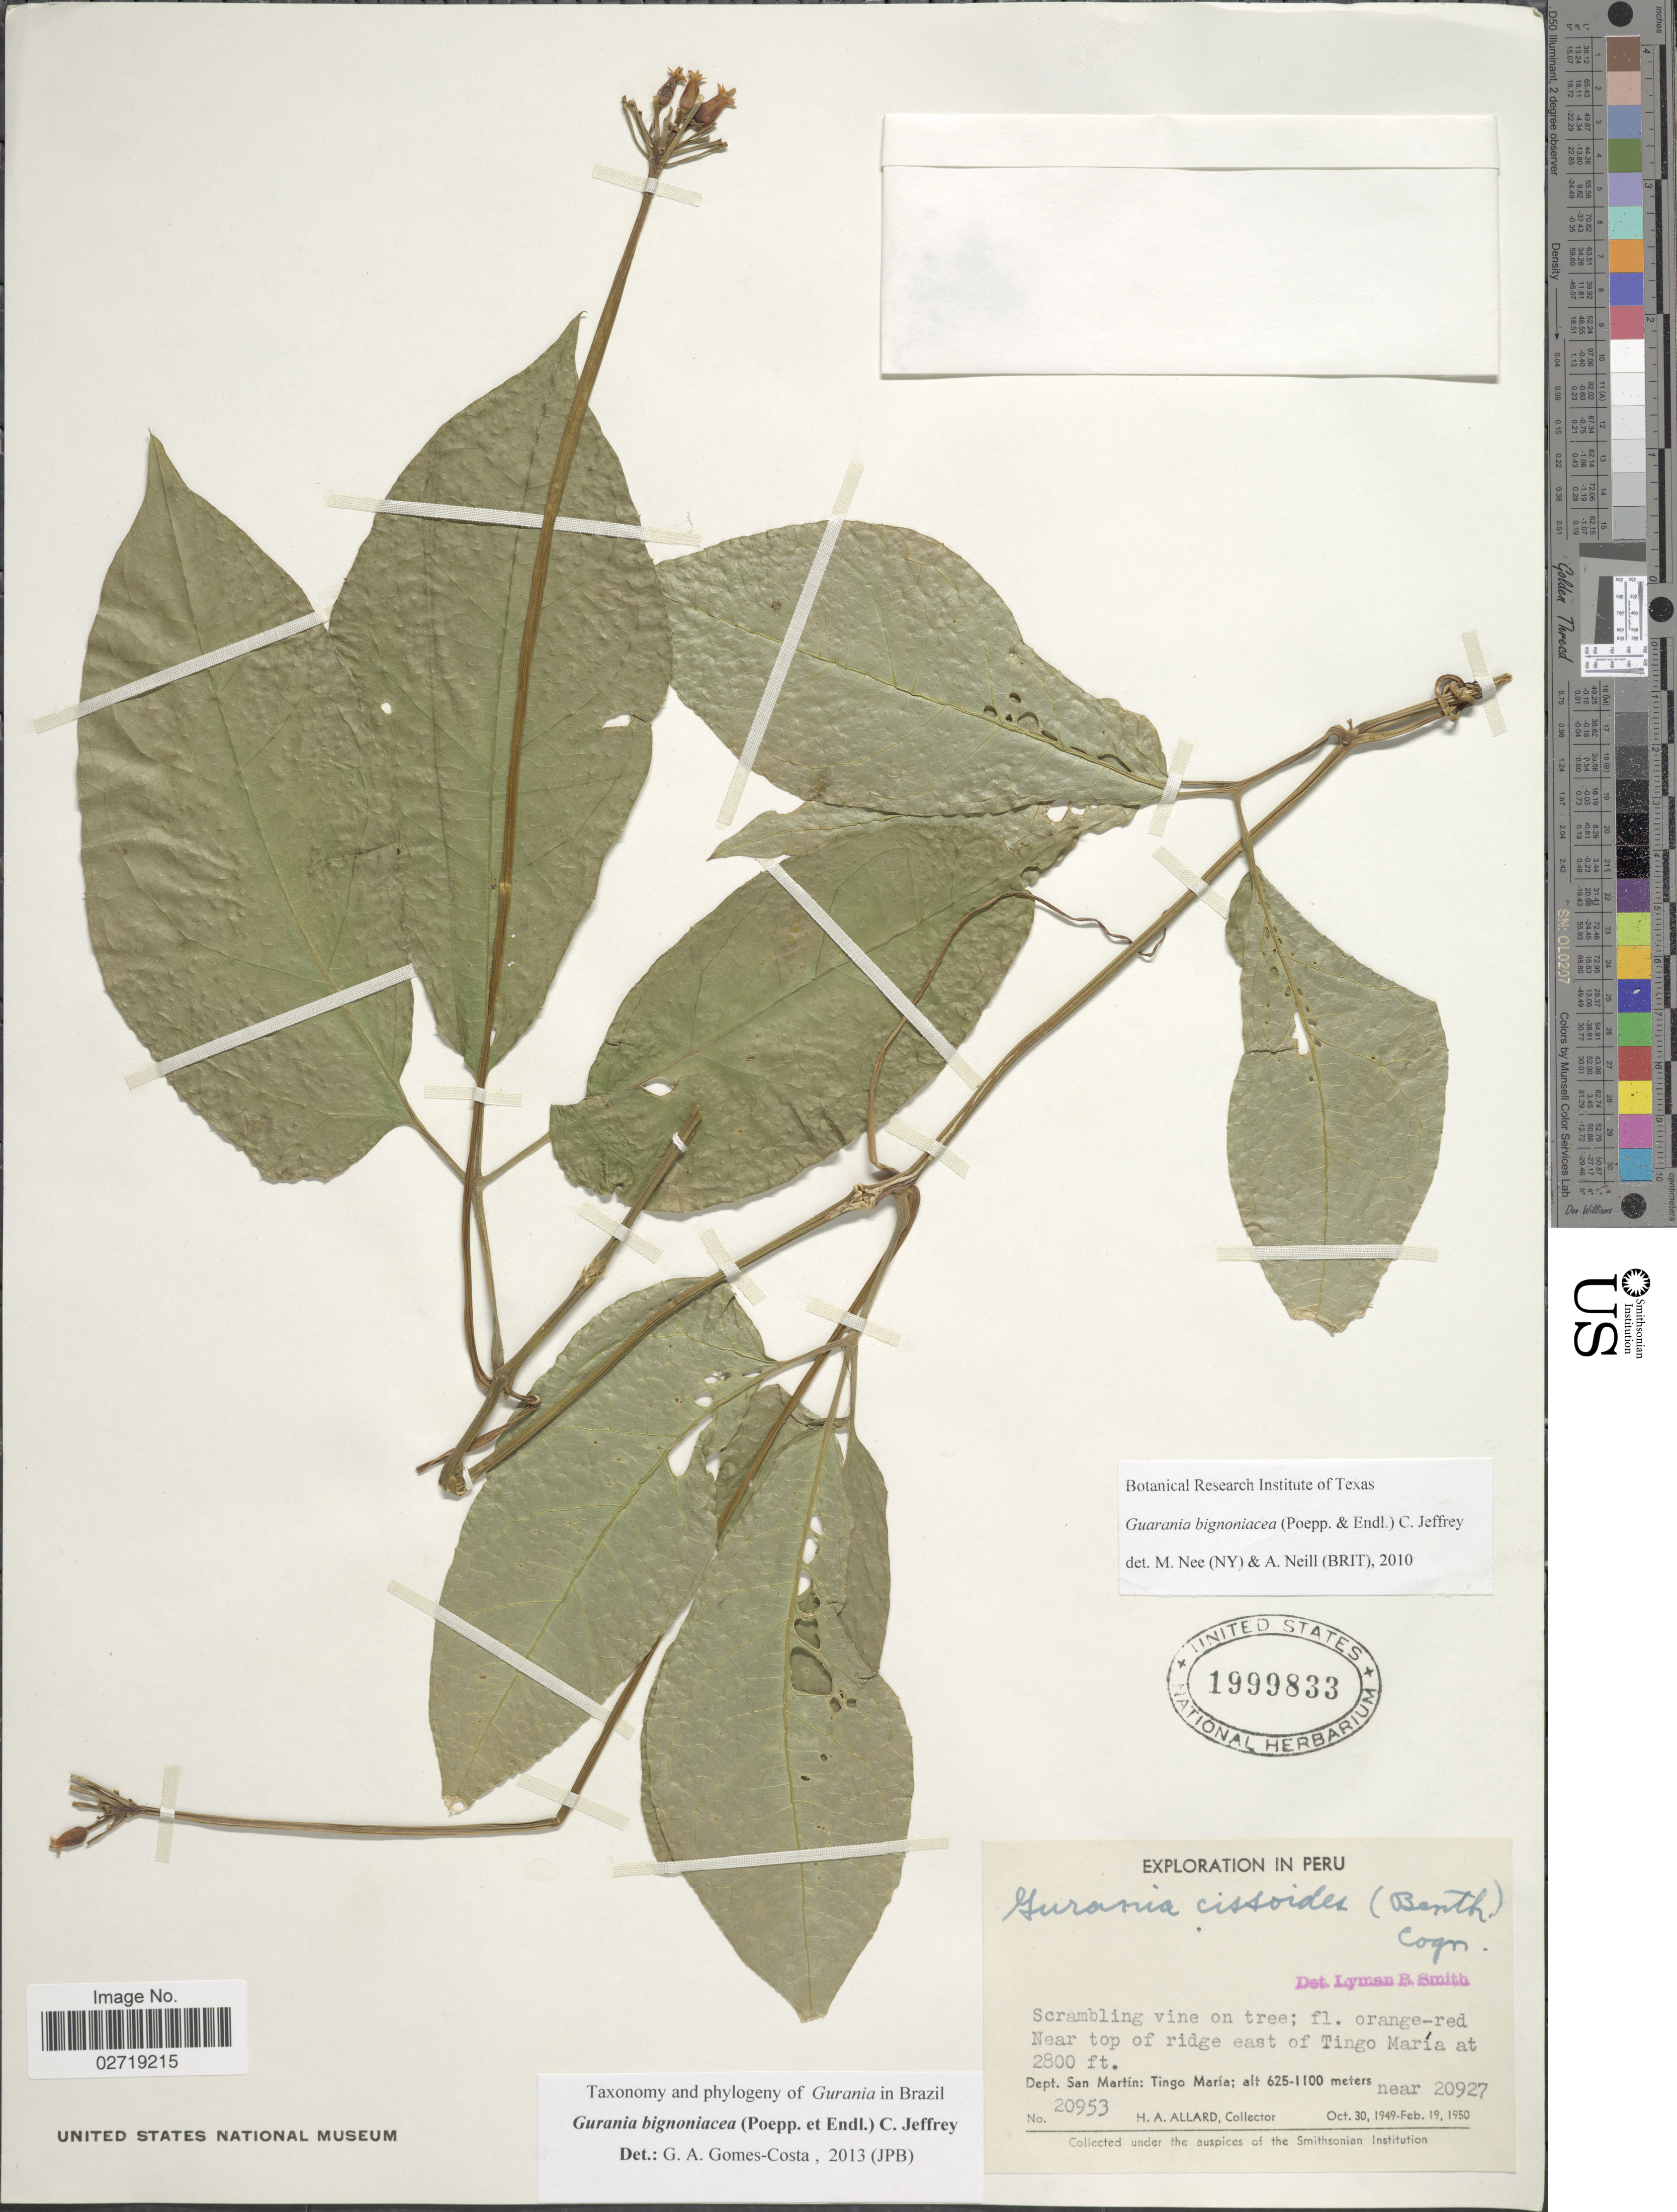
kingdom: Plantae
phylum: Tracheophyta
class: Magnoliopsida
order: Cucurbitales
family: Cucurbitaceae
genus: Gurania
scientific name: Gurania bignoniacea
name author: (Poepp. & Endl.) C. Jeffrey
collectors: H. A. Allard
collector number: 20953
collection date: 1949-10-30/1950-02-19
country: Peru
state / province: San Martín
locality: East of Tingo Maria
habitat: near top of ridge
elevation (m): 625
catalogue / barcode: US 1999833